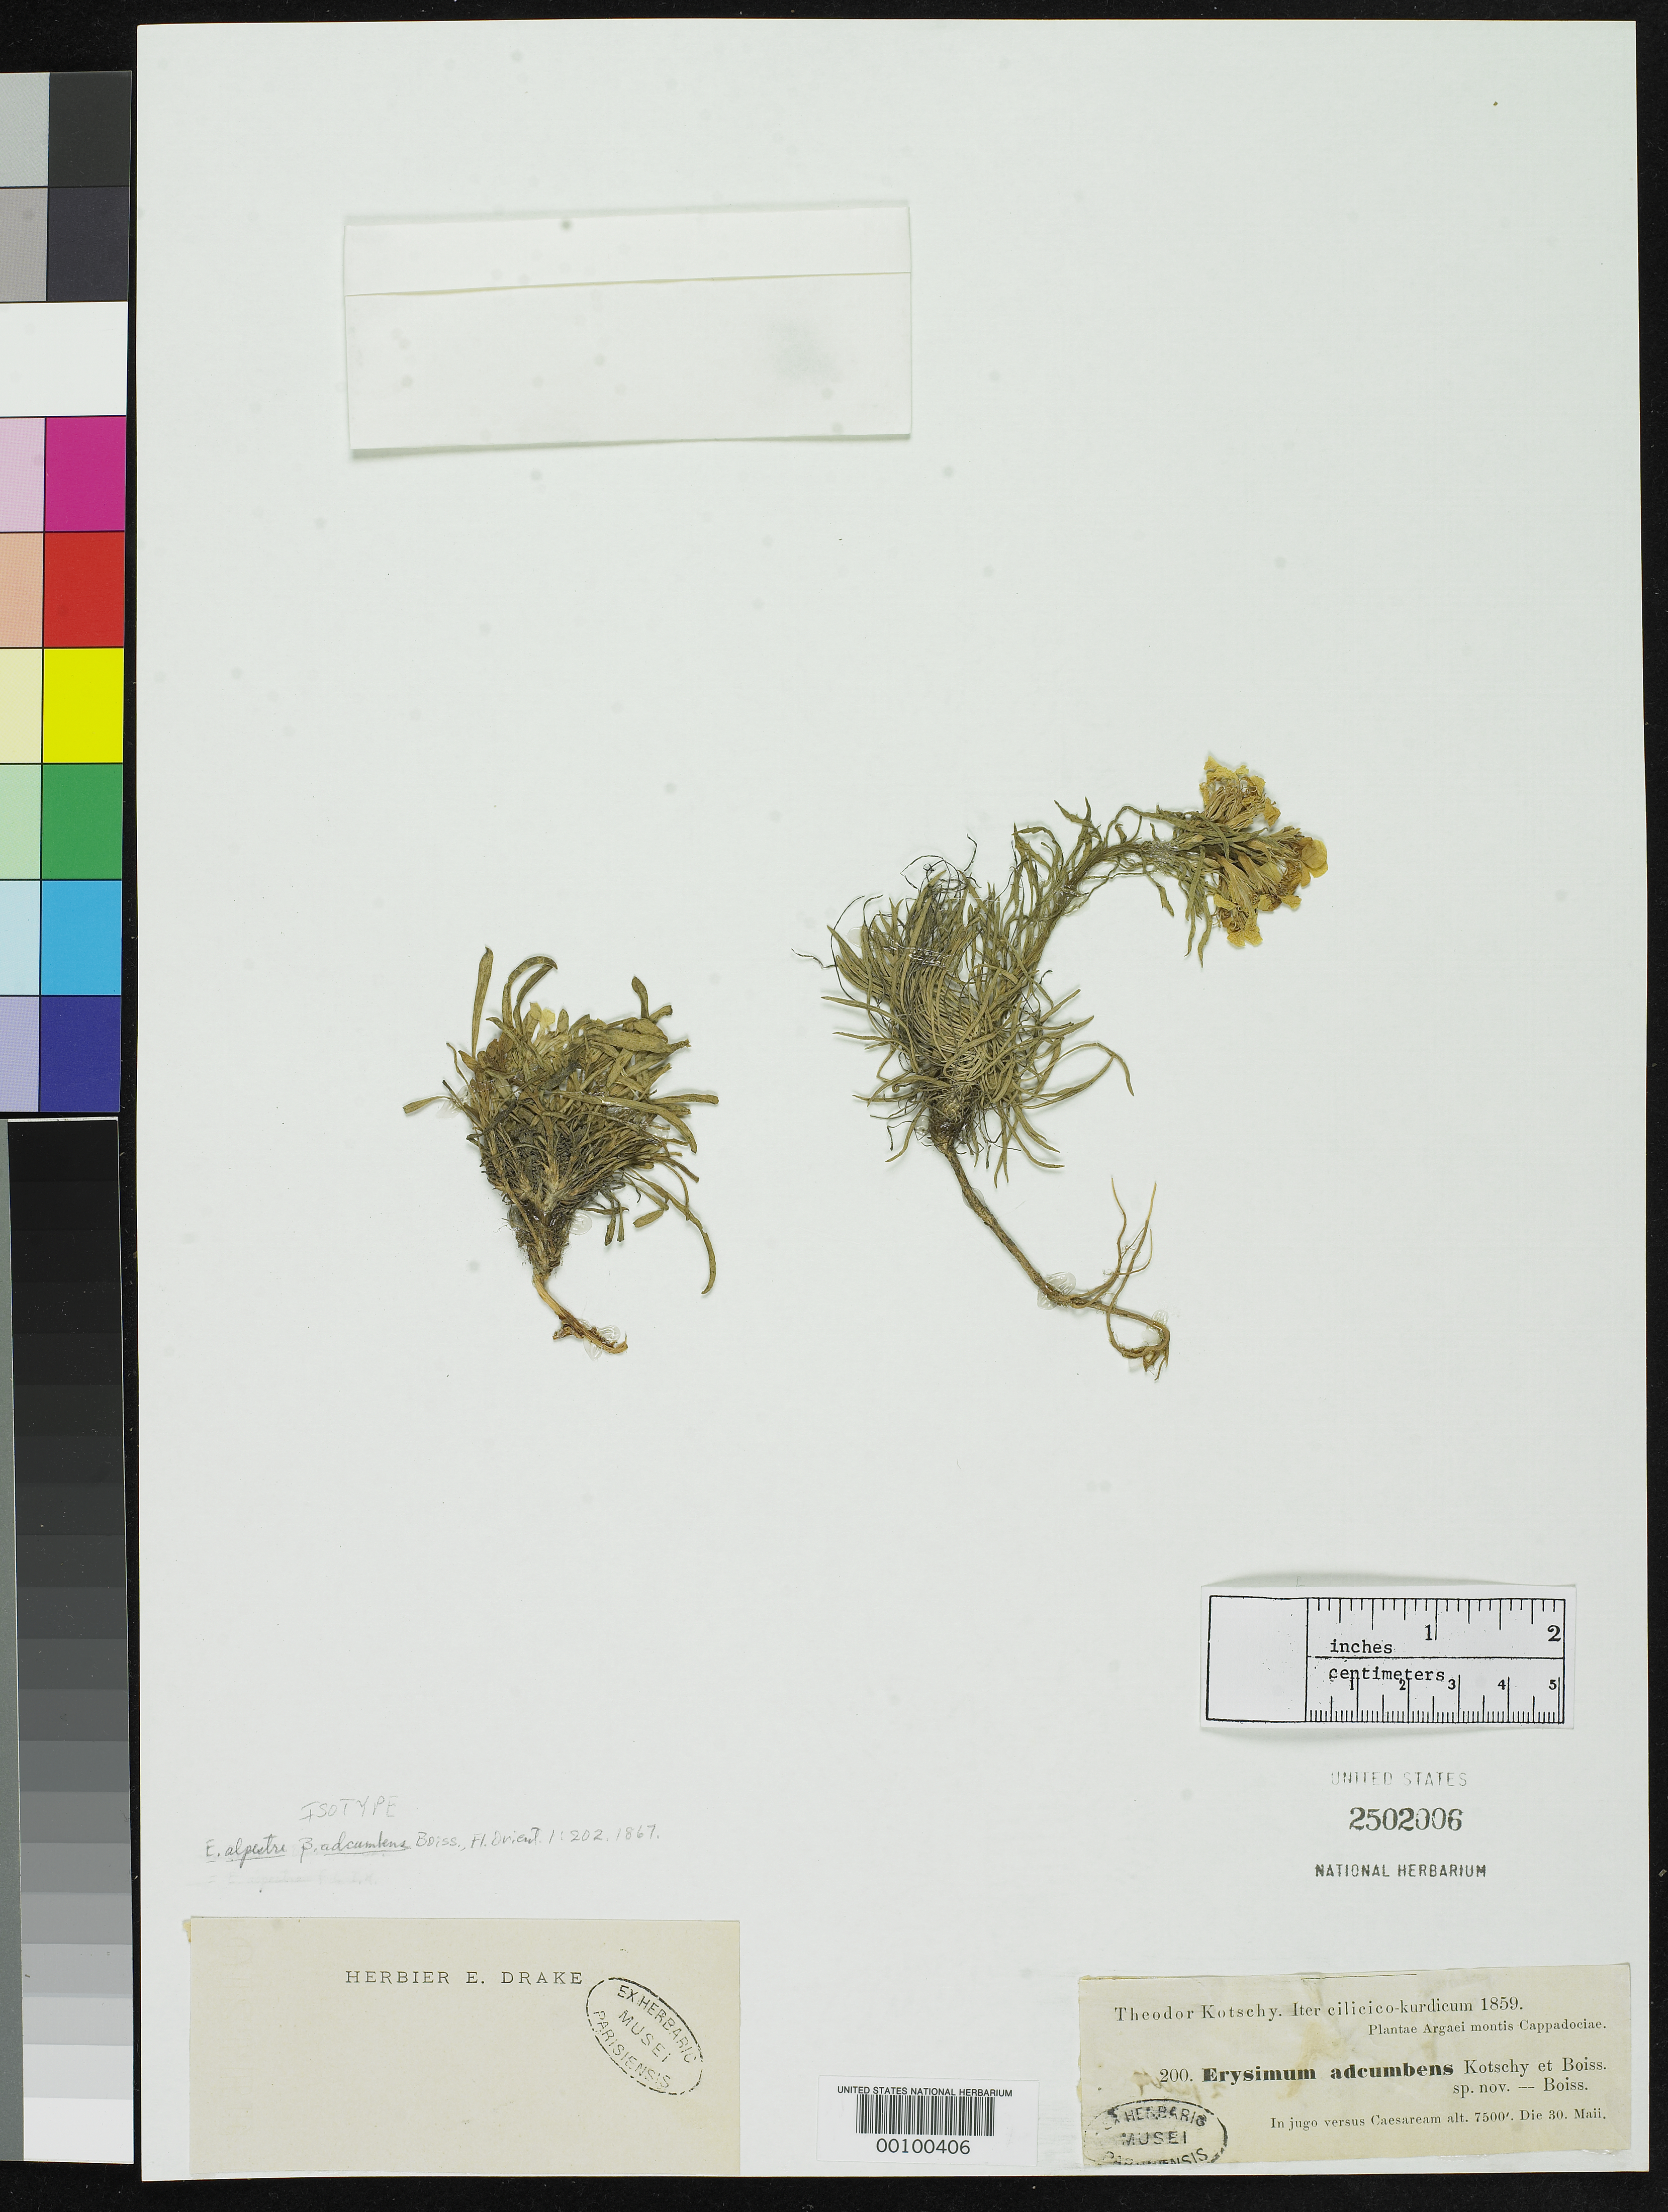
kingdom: Plantae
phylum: Tracheophyta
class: Magnoliopsida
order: Brassicales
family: Brassicaceae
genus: Erysimum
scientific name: Erysimum alpestre var. adcumbens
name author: Boiss.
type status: Isotype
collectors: K. G. Kotschy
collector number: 200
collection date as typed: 30 May 1858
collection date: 1858-05-30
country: Turkey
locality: Cappadocra, Caesarea Mazaca; alt. 7500 ft.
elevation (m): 2286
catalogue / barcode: US 2502006